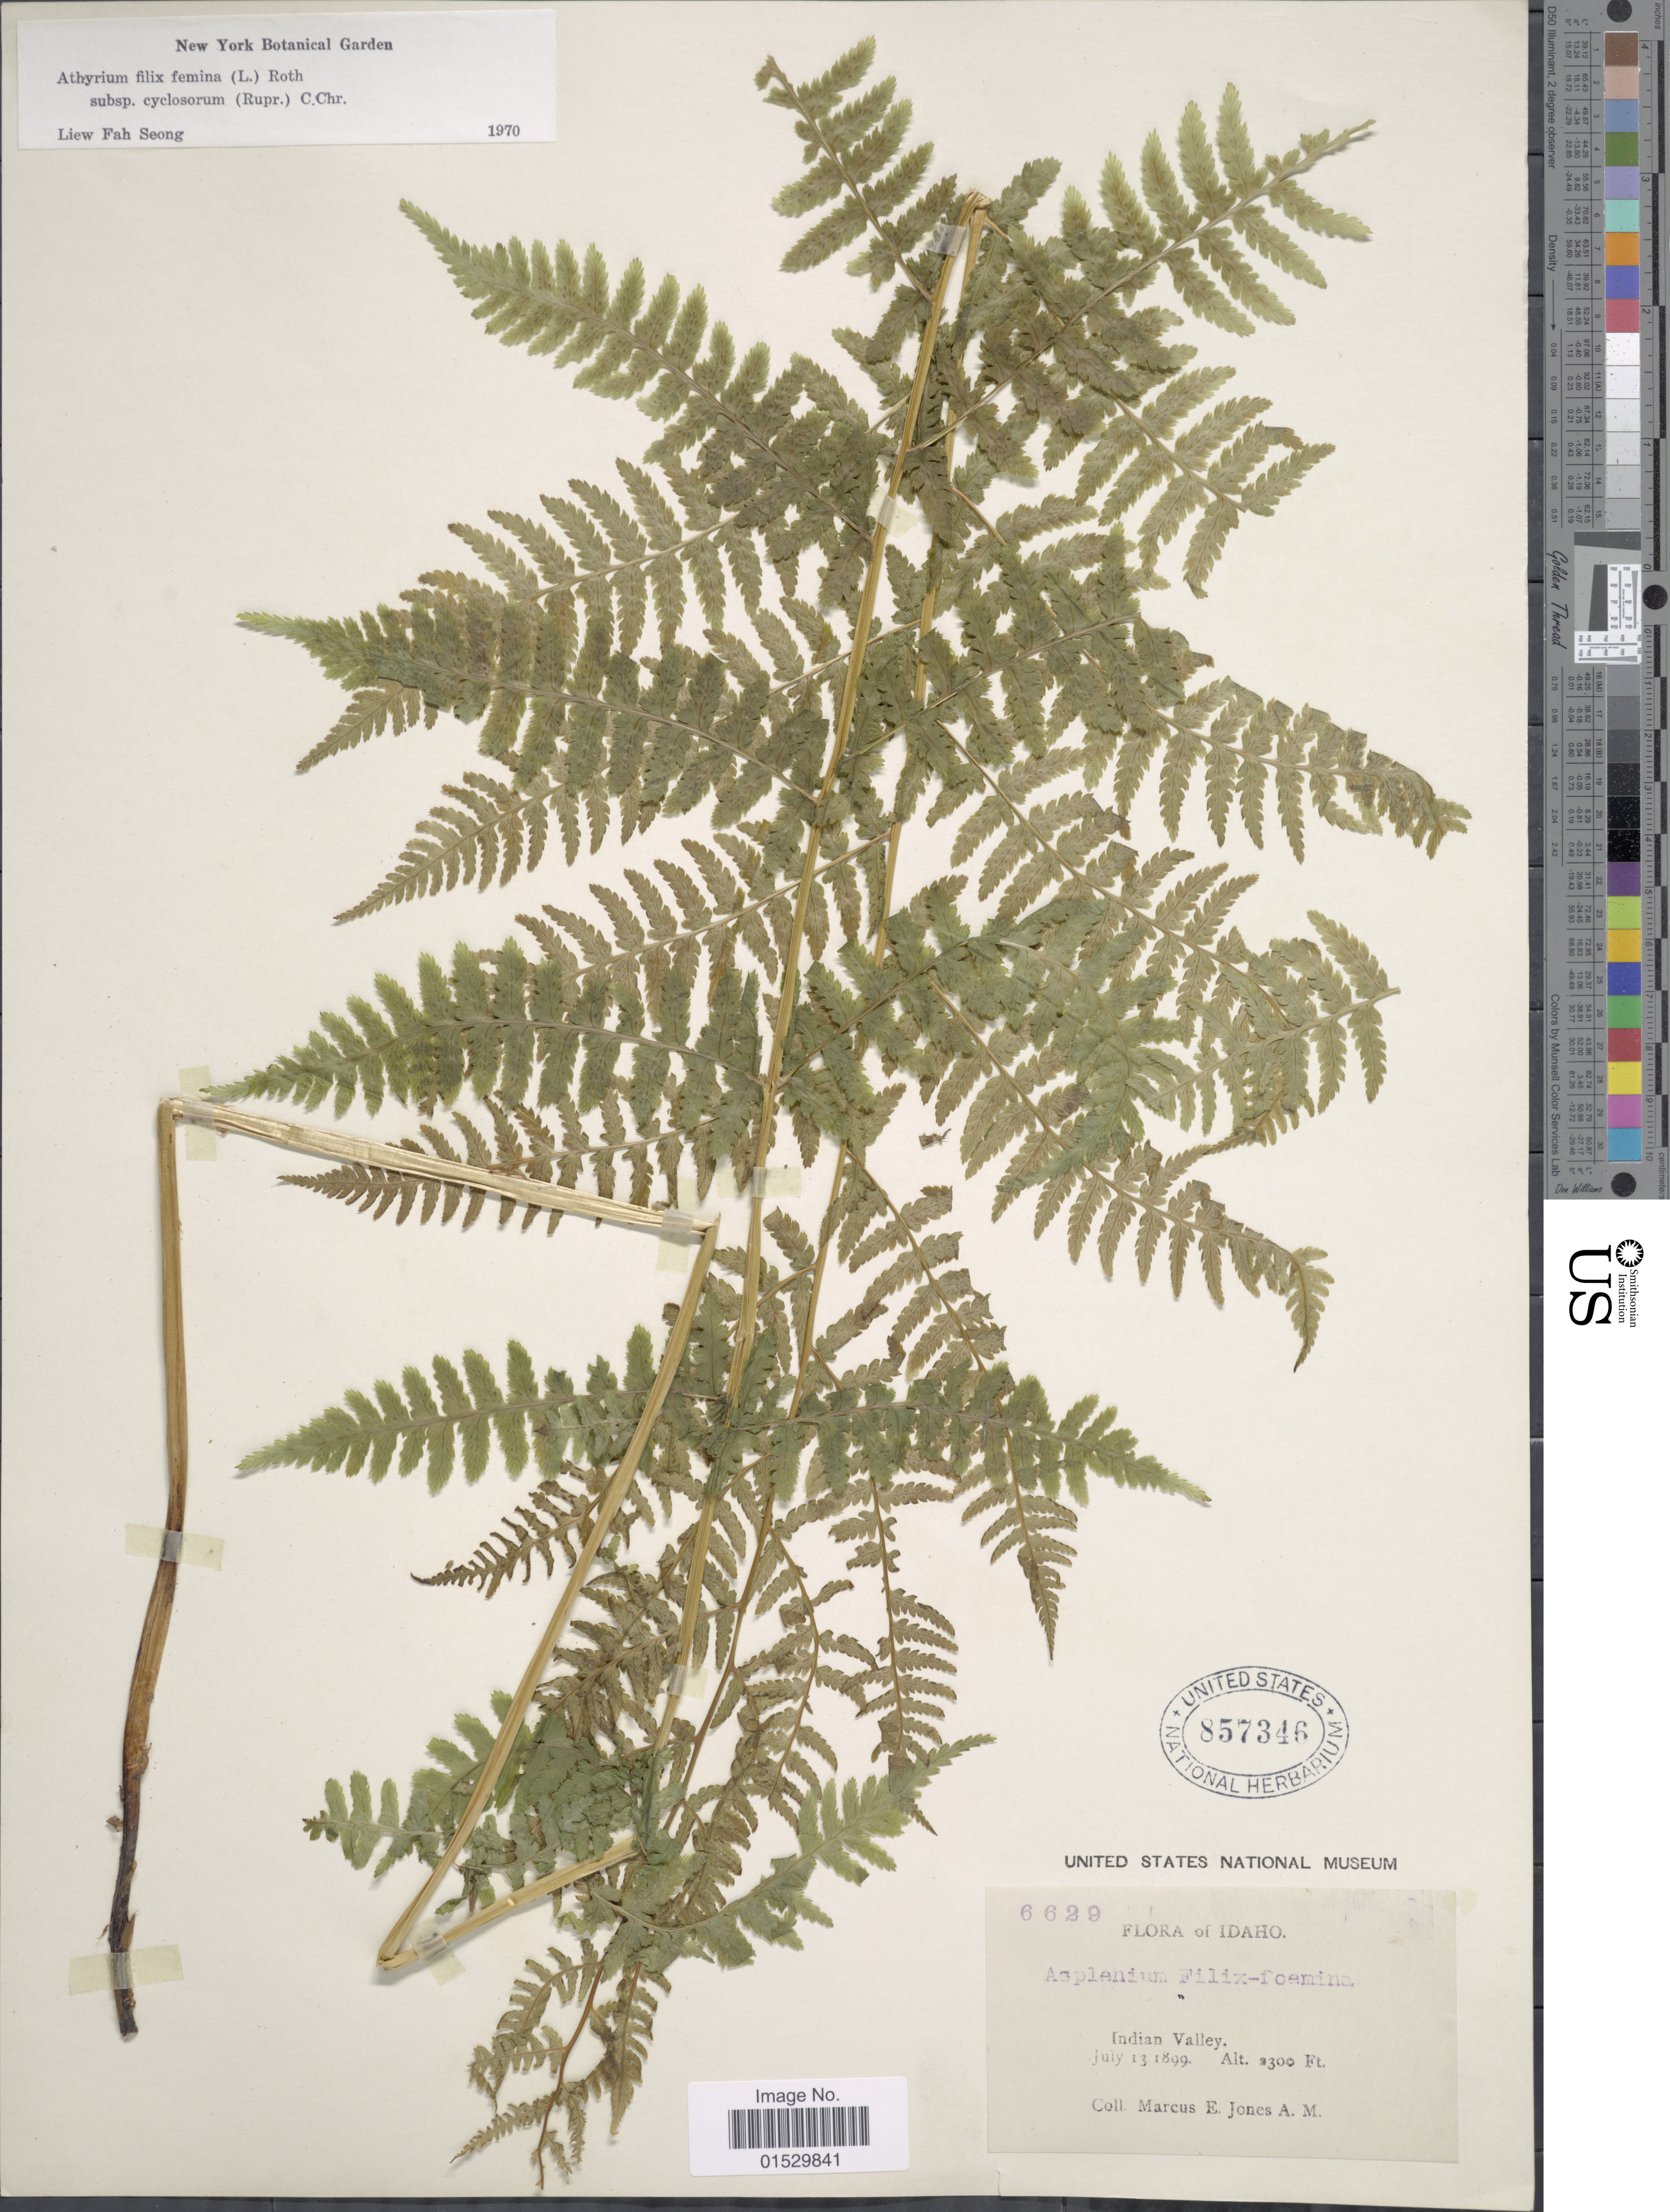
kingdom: Plantae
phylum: Tracheophyta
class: Polypodiopsida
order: Polypodiales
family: Athyriaceae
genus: Athyrium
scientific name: Athyrium filix-femina subsp. cyclosorum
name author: (Rupr.) C. Chr.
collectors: M. E. Jones & A. M. Jones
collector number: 6629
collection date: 1899-07-13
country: United States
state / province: Idaho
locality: Indian Valley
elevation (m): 701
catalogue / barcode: US 857346